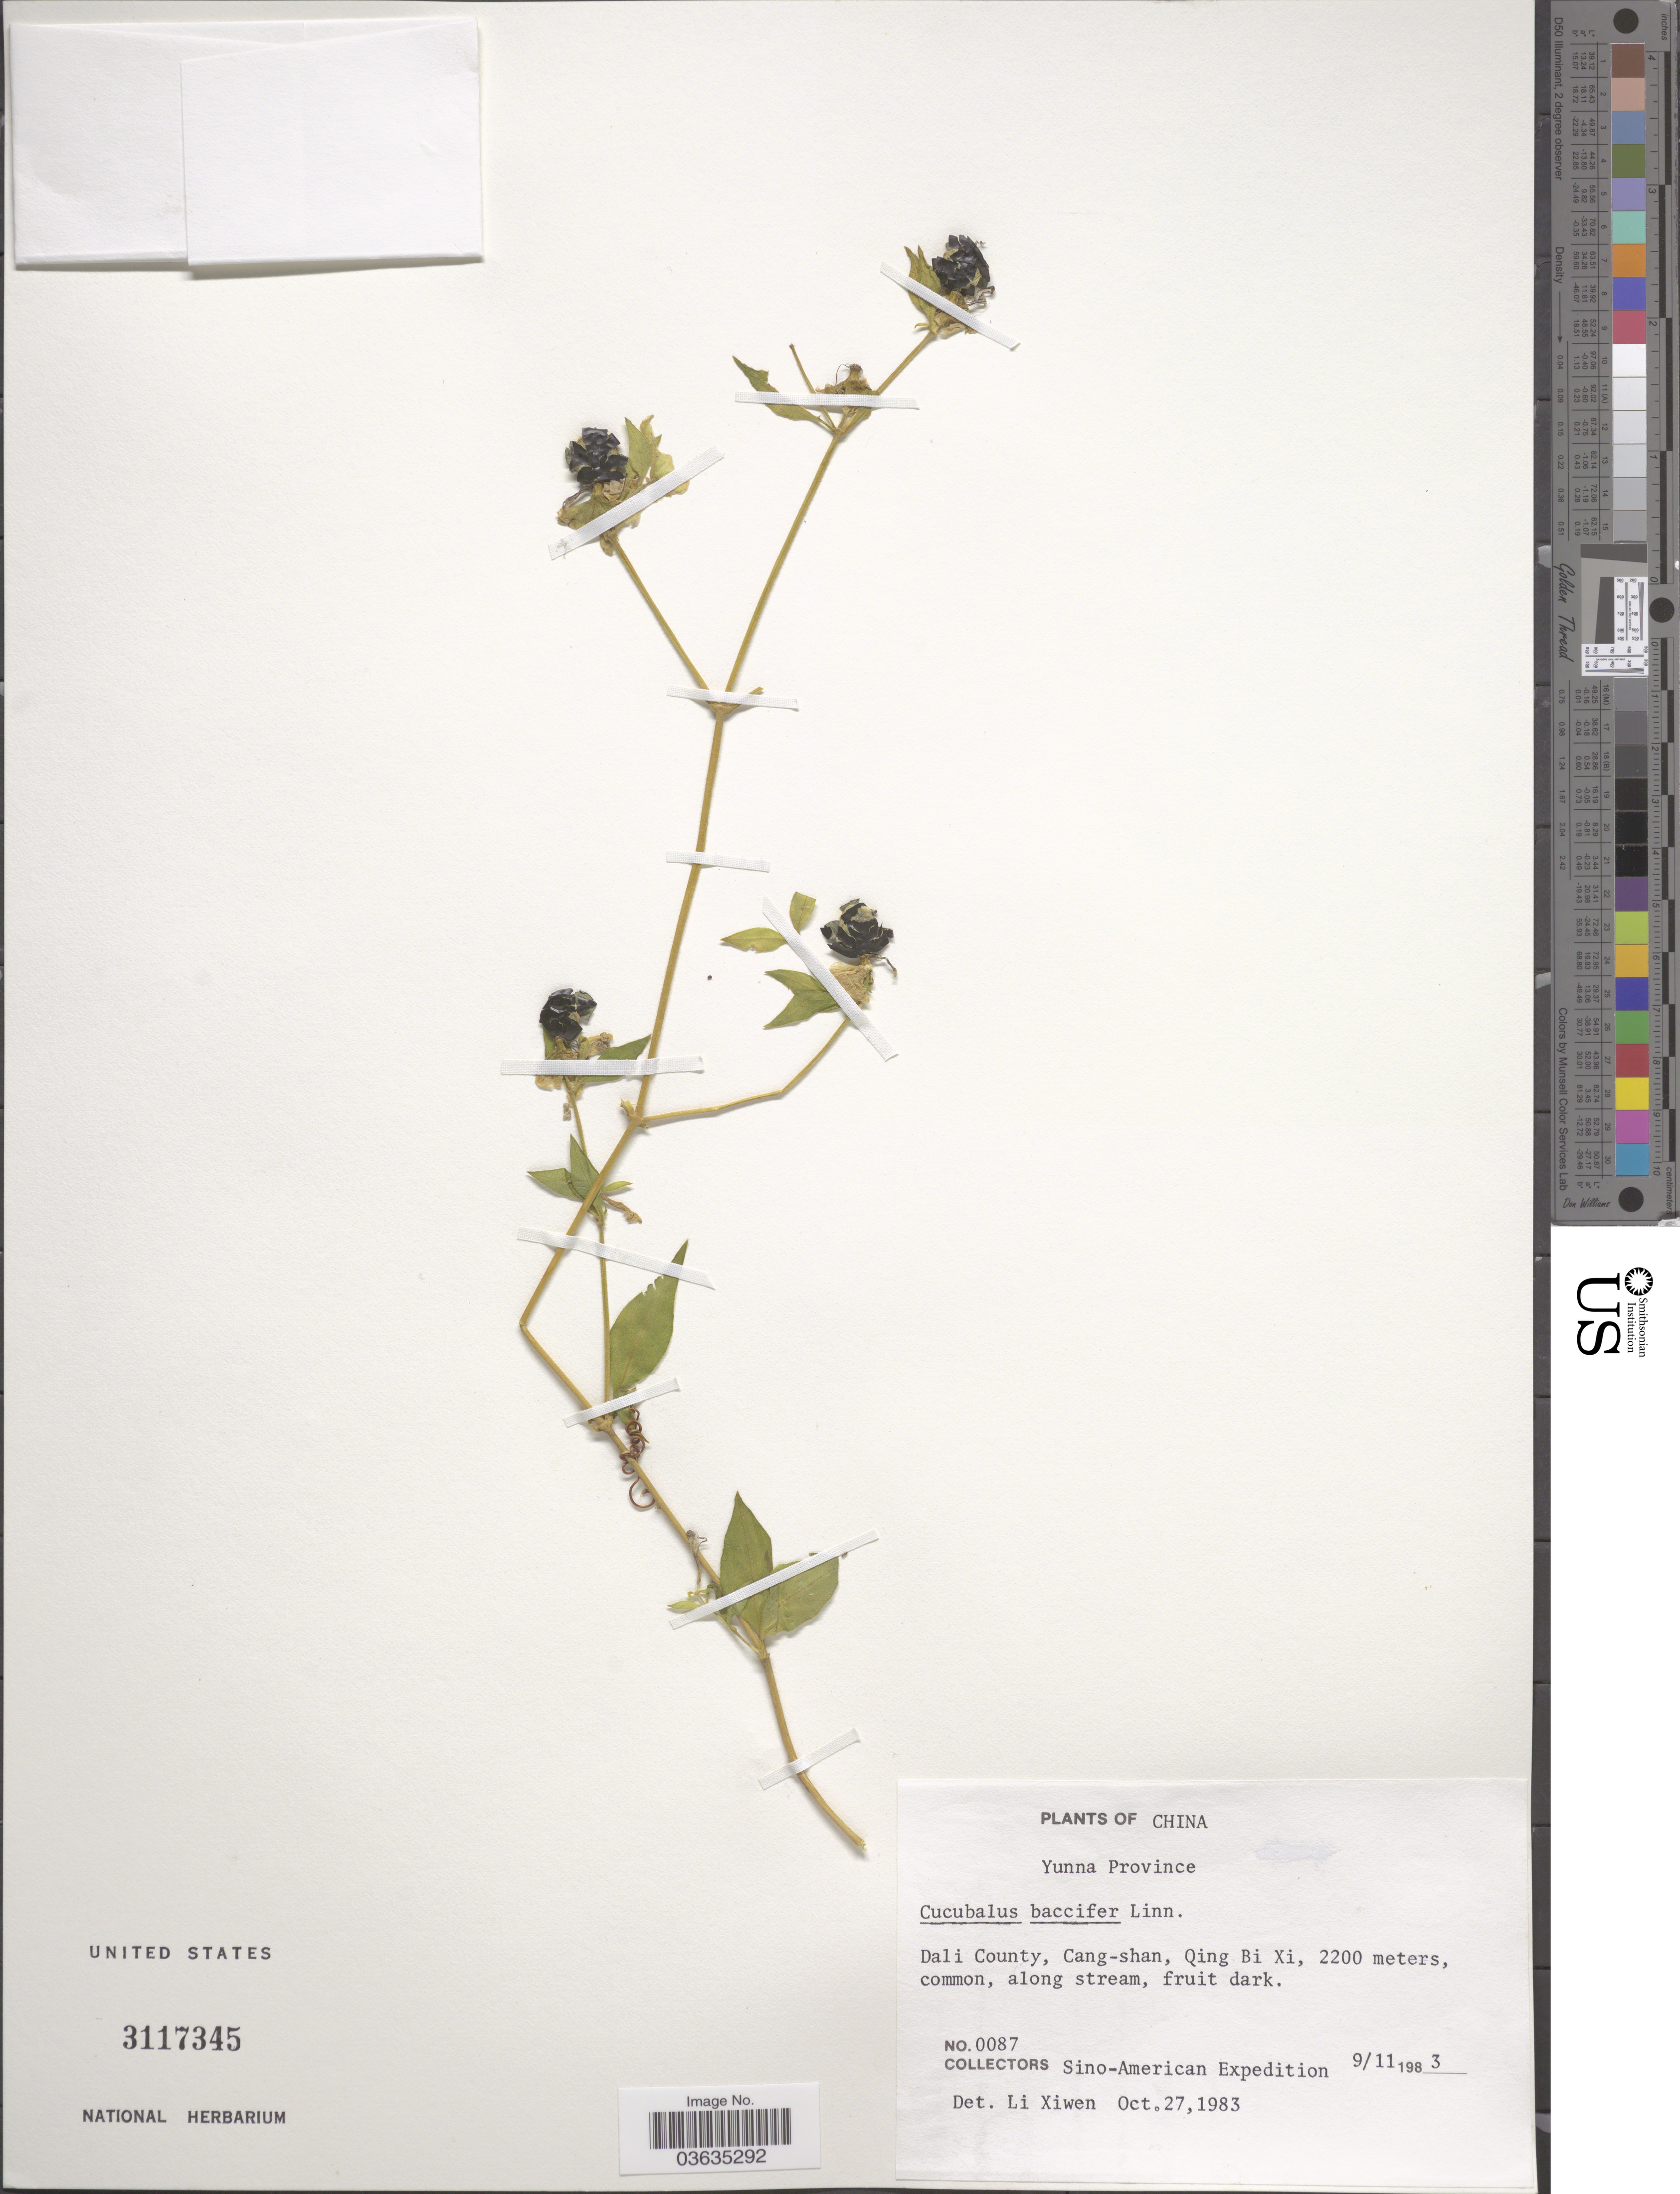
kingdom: Plantae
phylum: Tracheophyta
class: Magnoliopsida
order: Caryophyllales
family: Caryophyllaceae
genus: Silene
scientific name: Silene baccifera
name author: (L.) Durande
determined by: U.S. National Herbarium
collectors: Sino-American Expedition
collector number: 0087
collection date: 1983-11-09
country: China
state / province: Yunnan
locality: Yunna Province. Dali County, Cang-shan, Qing Bi Xi.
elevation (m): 2200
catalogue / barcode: US 3117345